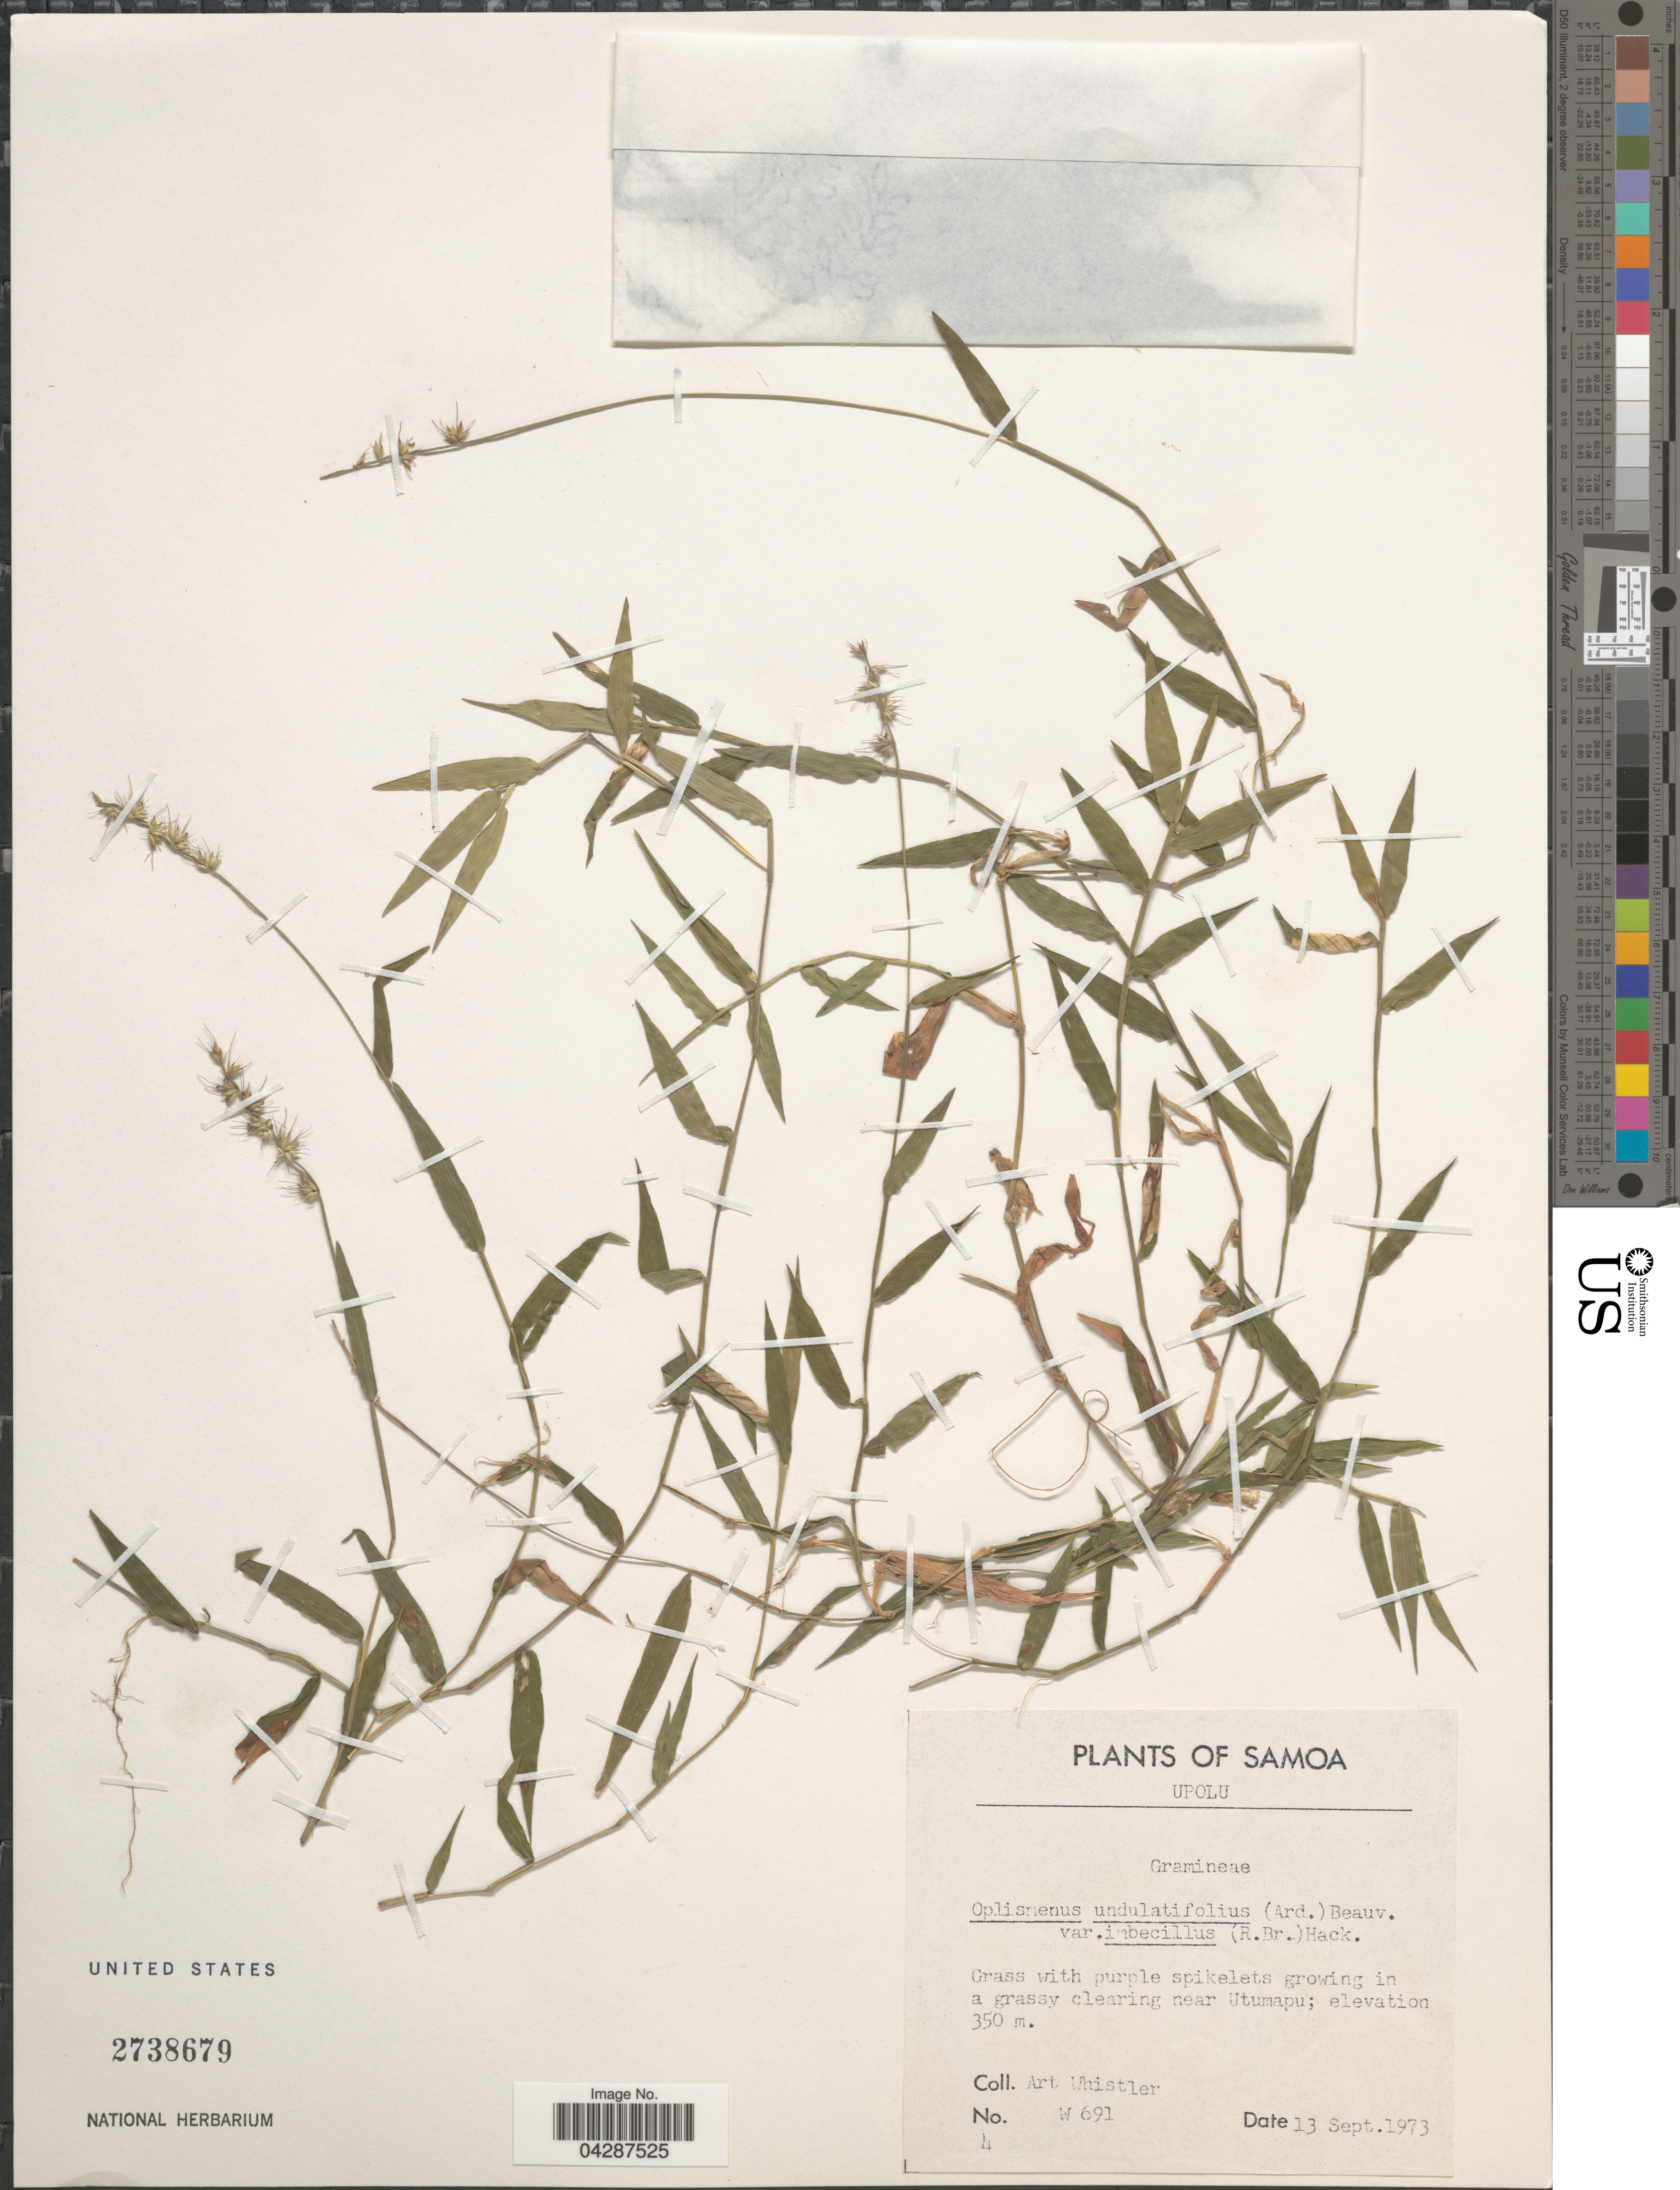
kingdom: Plantae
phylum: Tracheophyta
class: Liliopsida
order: Poales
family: Poaceae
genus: Oplismenus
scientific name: Oplismenus undulatifolius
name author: (Ard.) P. Beauv.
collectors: A. Whistler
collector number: W 691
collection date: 1973-09-13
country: Samoa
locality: Samoa. Upolu. Growing in a grassy clearing near Utumapu.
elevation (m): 350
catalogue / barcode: US 2738679